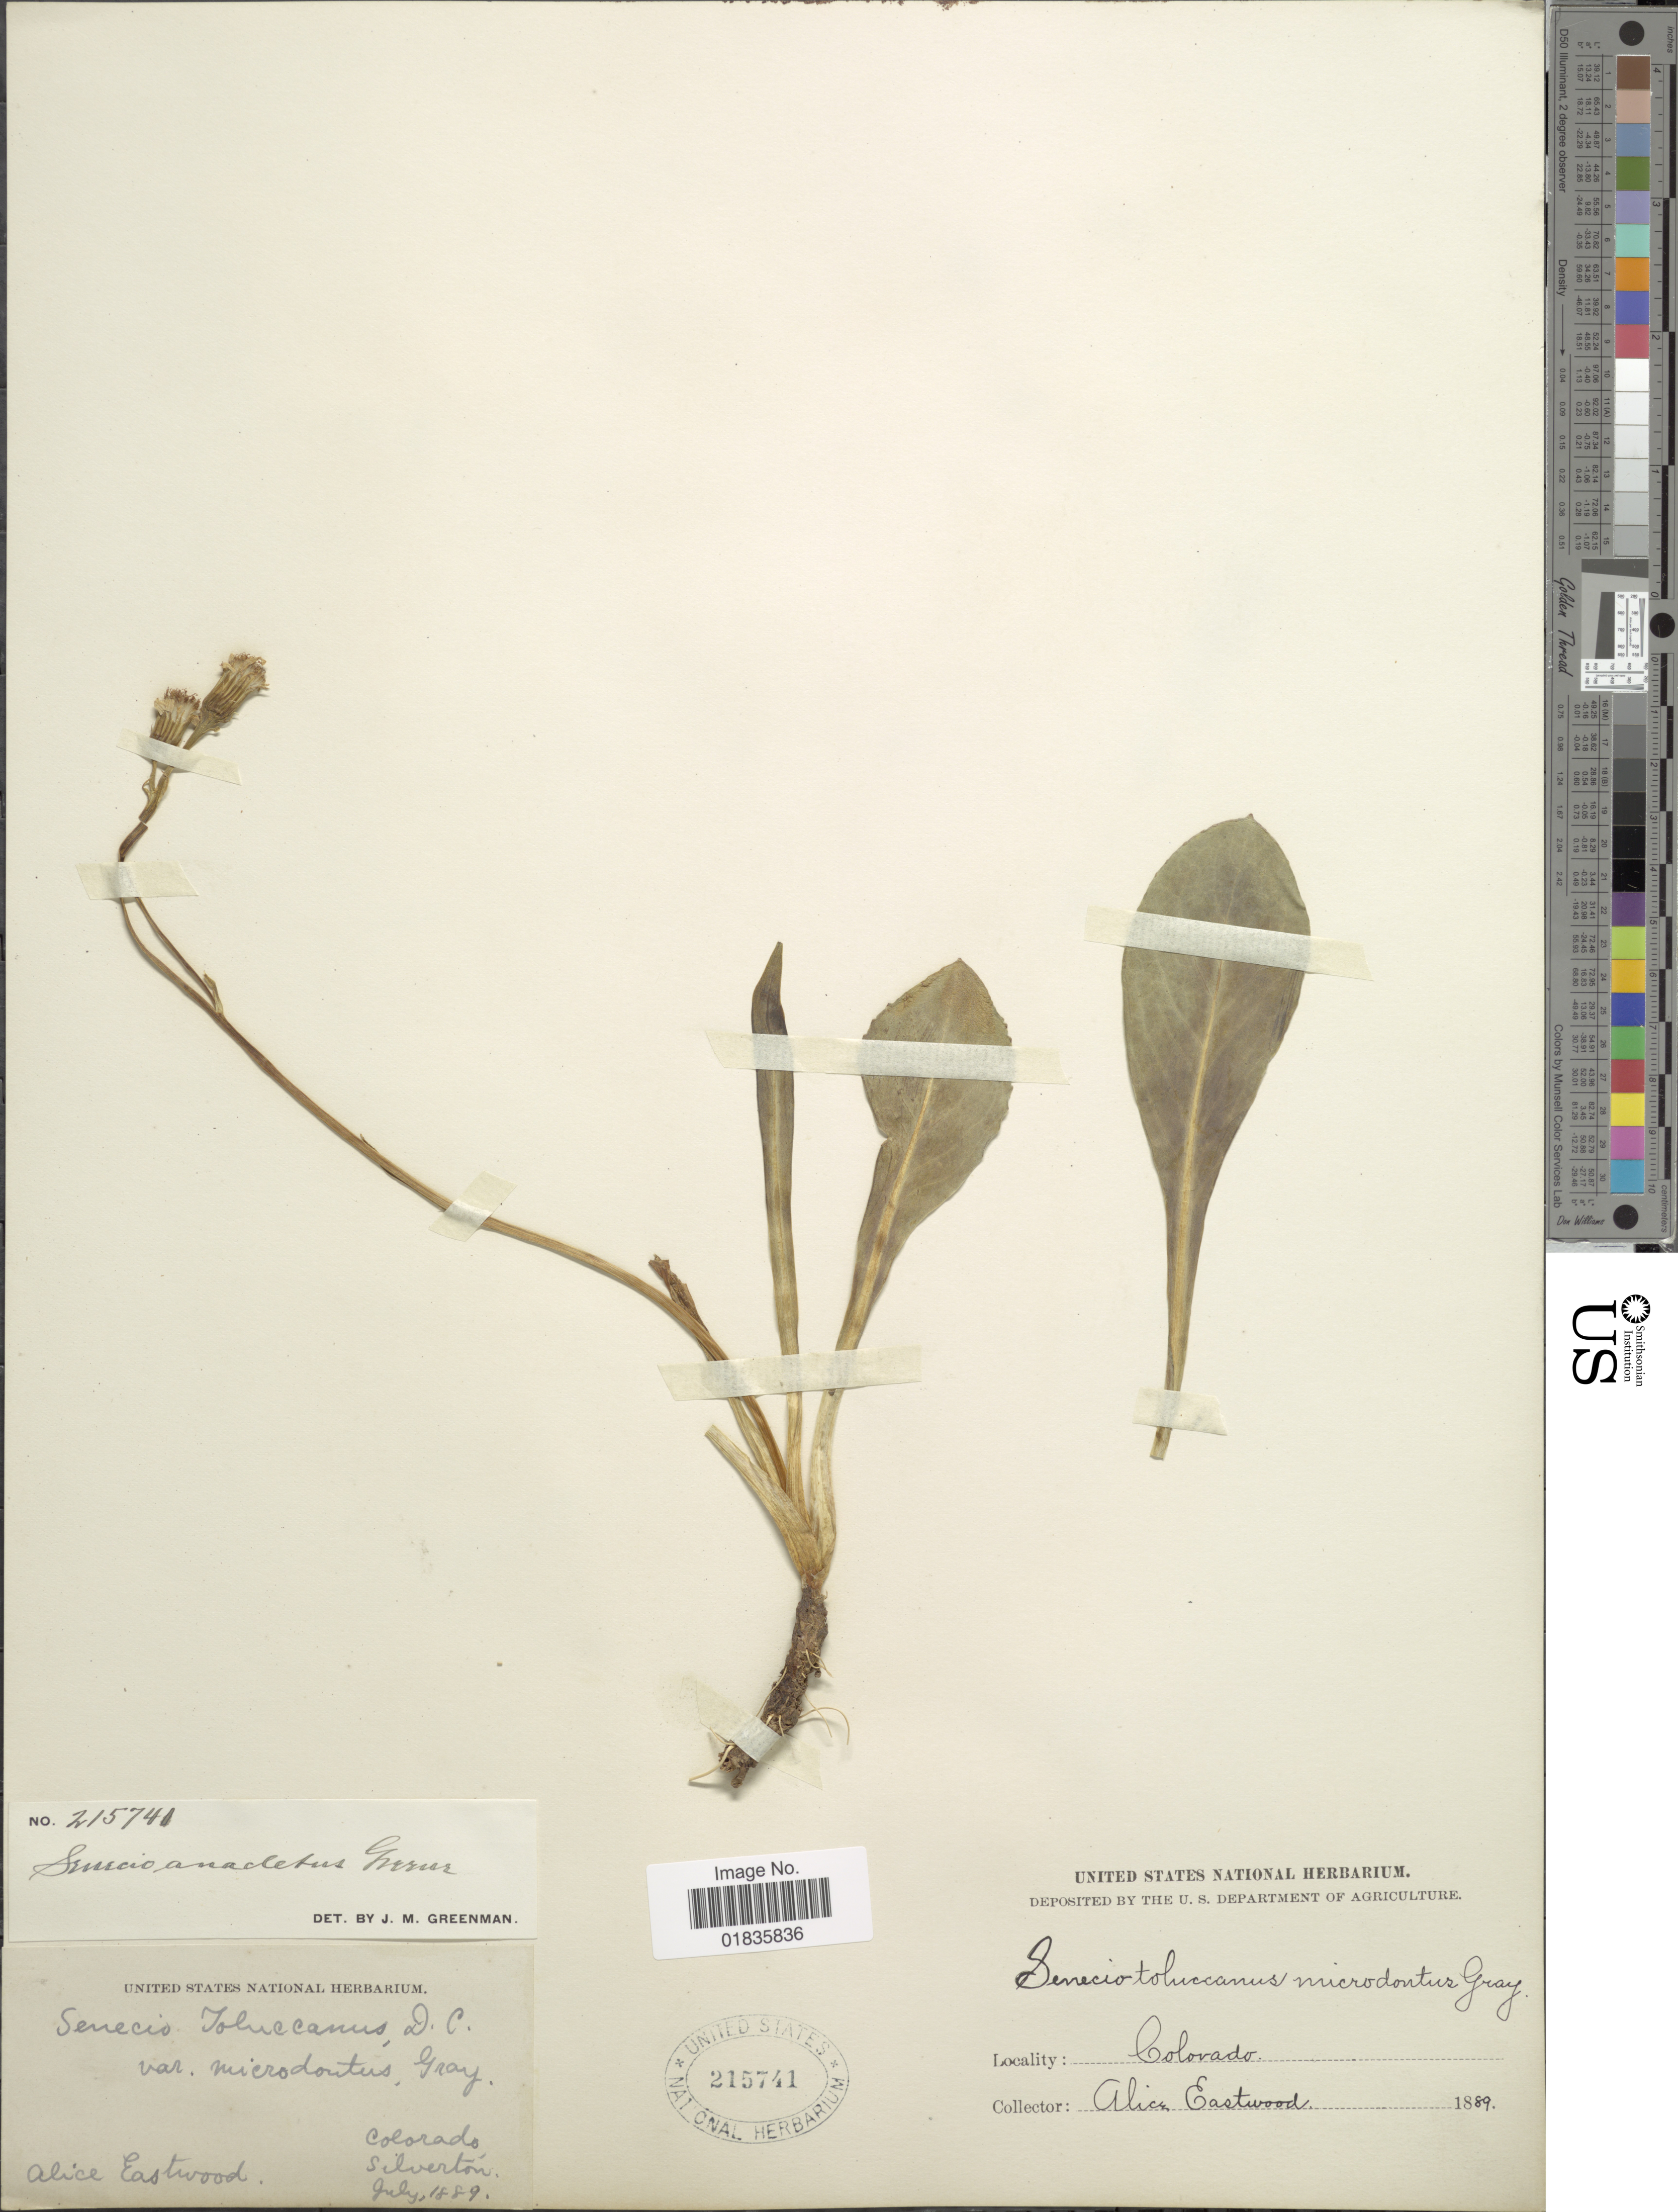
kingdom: Plantae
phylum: Tracheophyta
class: Magnoliopsida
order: Asterales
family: Asteraceae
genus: Senecio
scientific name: Senecio wootonii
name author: Greene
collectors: A. Eastwood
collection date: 1889-07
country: United States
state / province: Colorado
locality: Silverton.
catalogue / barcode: US 215741